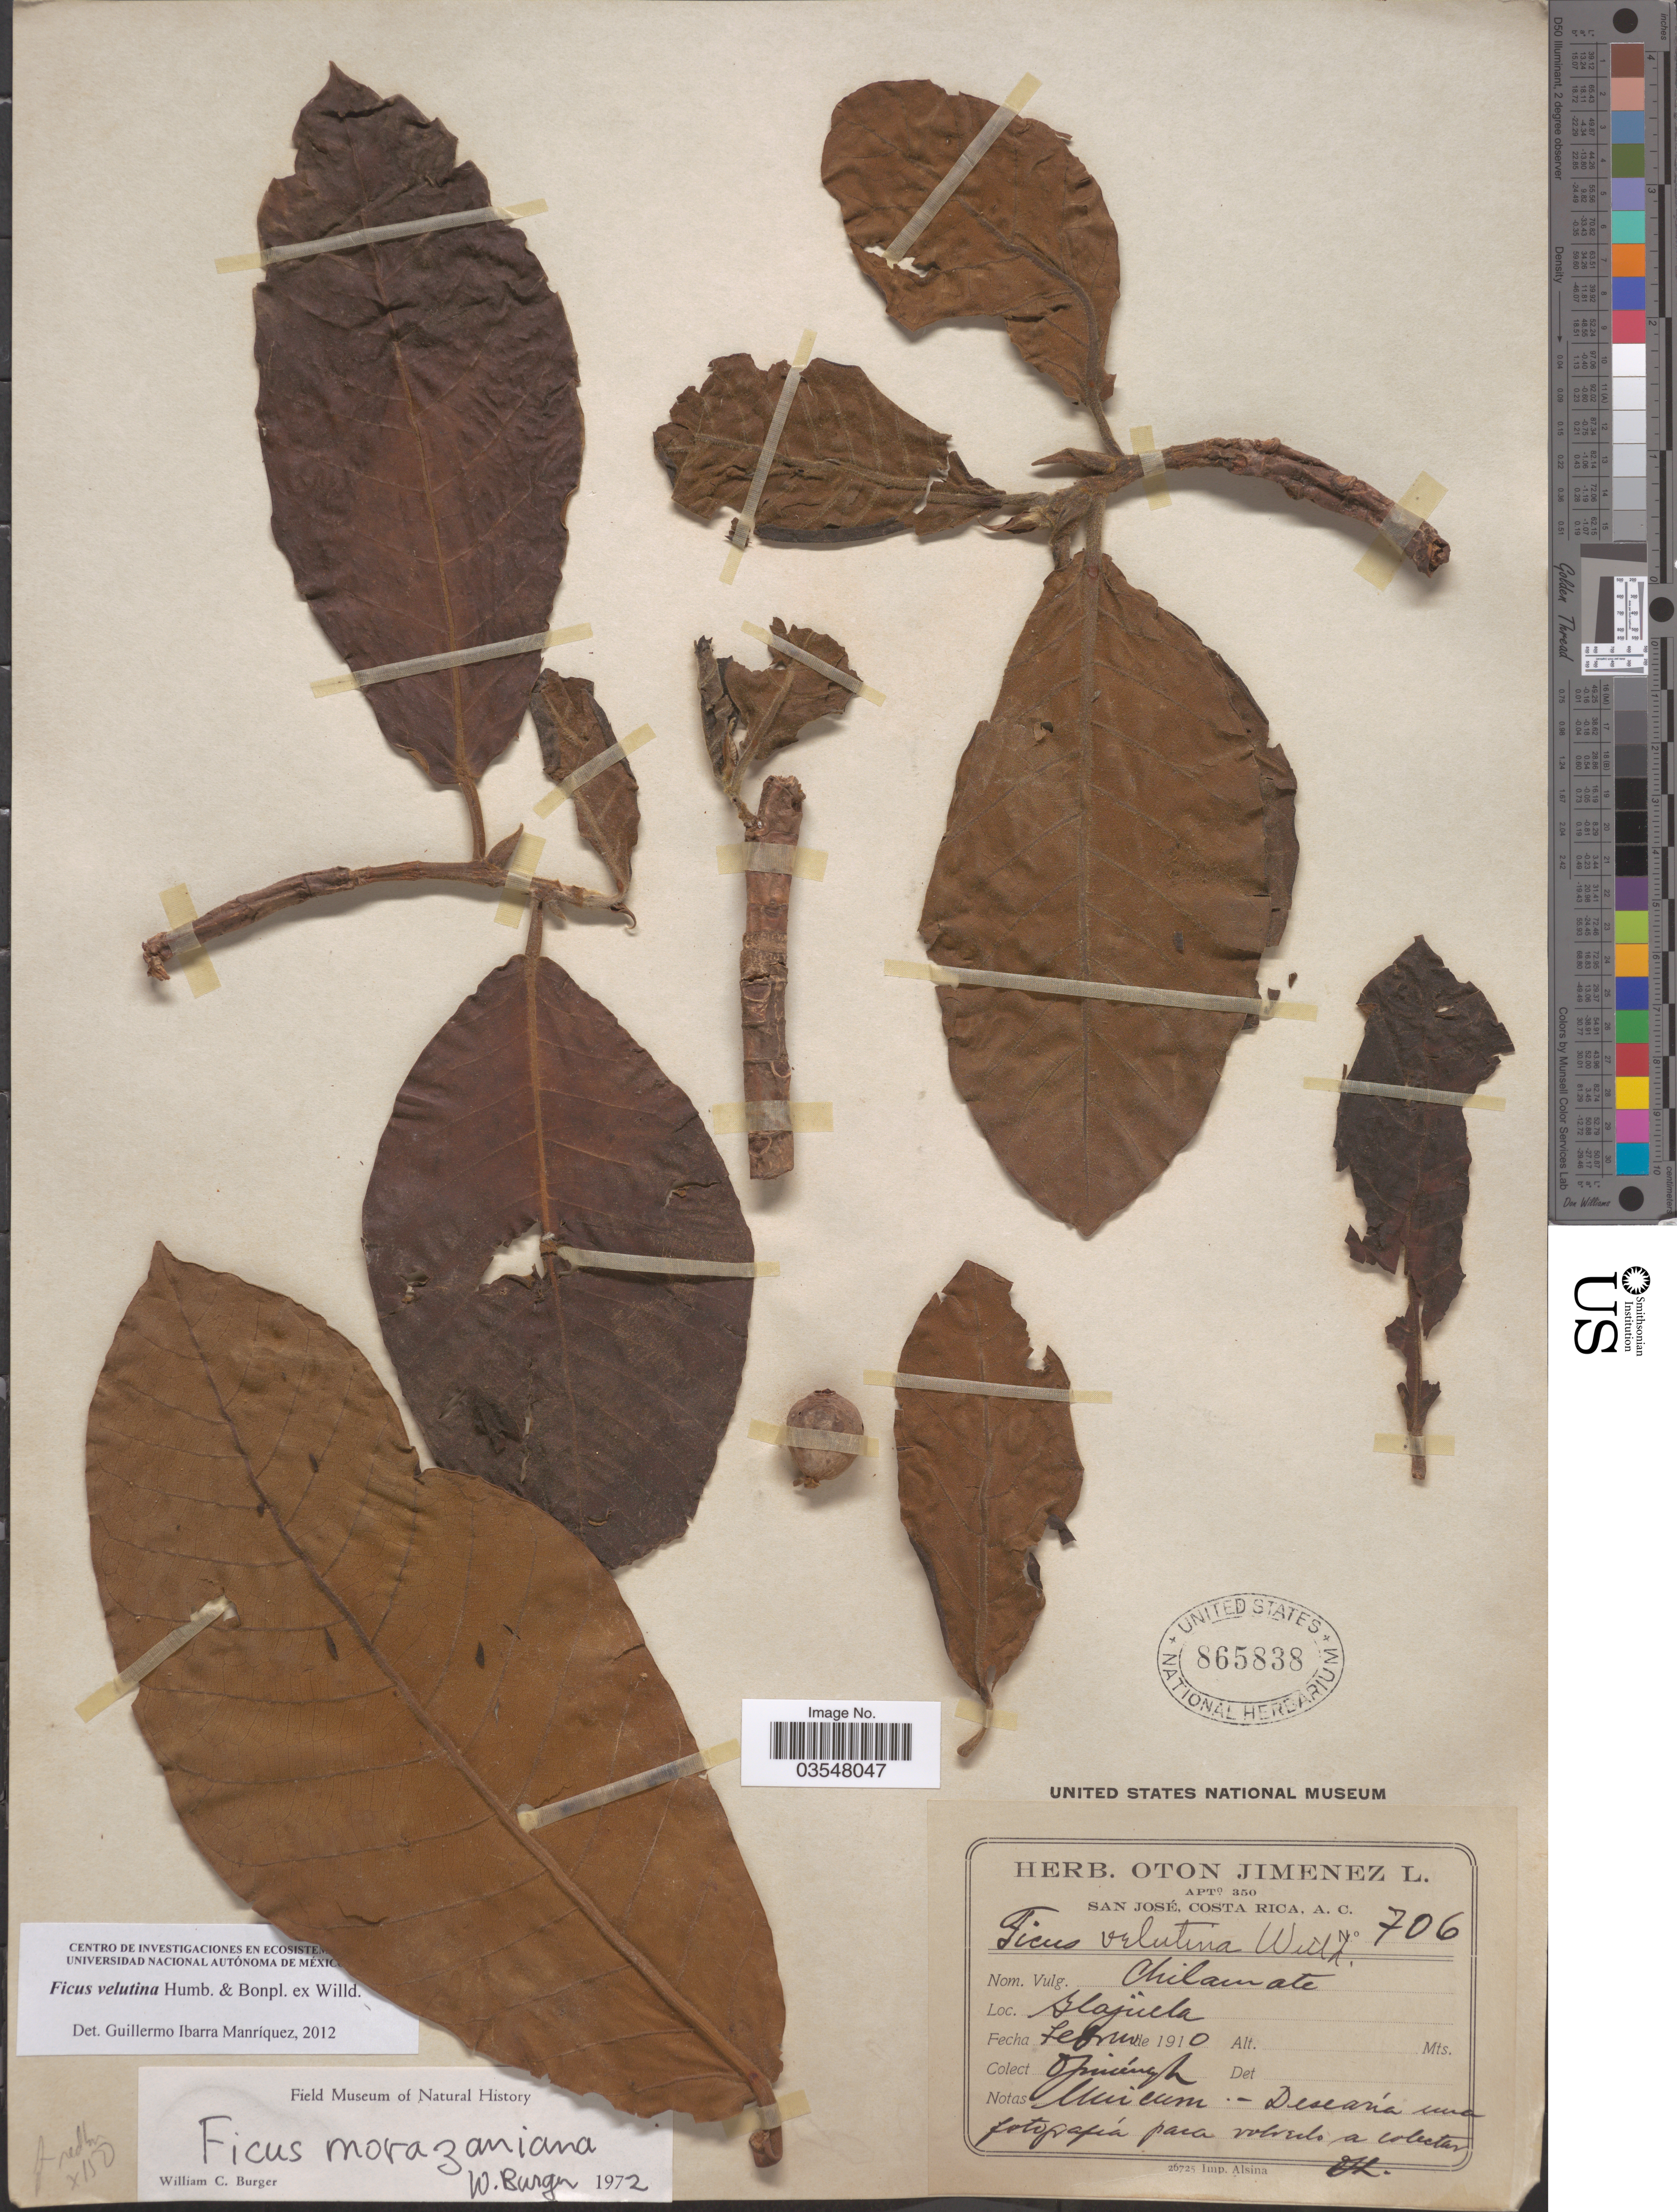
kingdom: Plantae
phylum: Tracheophyta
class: Magnoliopsida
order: Rosales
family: Moraceae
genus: Ficus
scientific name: Ficus velutina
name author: Humb. & Bonpl. ex Willd.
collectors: O. Jiménez L.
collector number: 706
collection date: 1910-02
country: Costa Rica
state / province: Alajuela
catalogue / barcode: US 865838